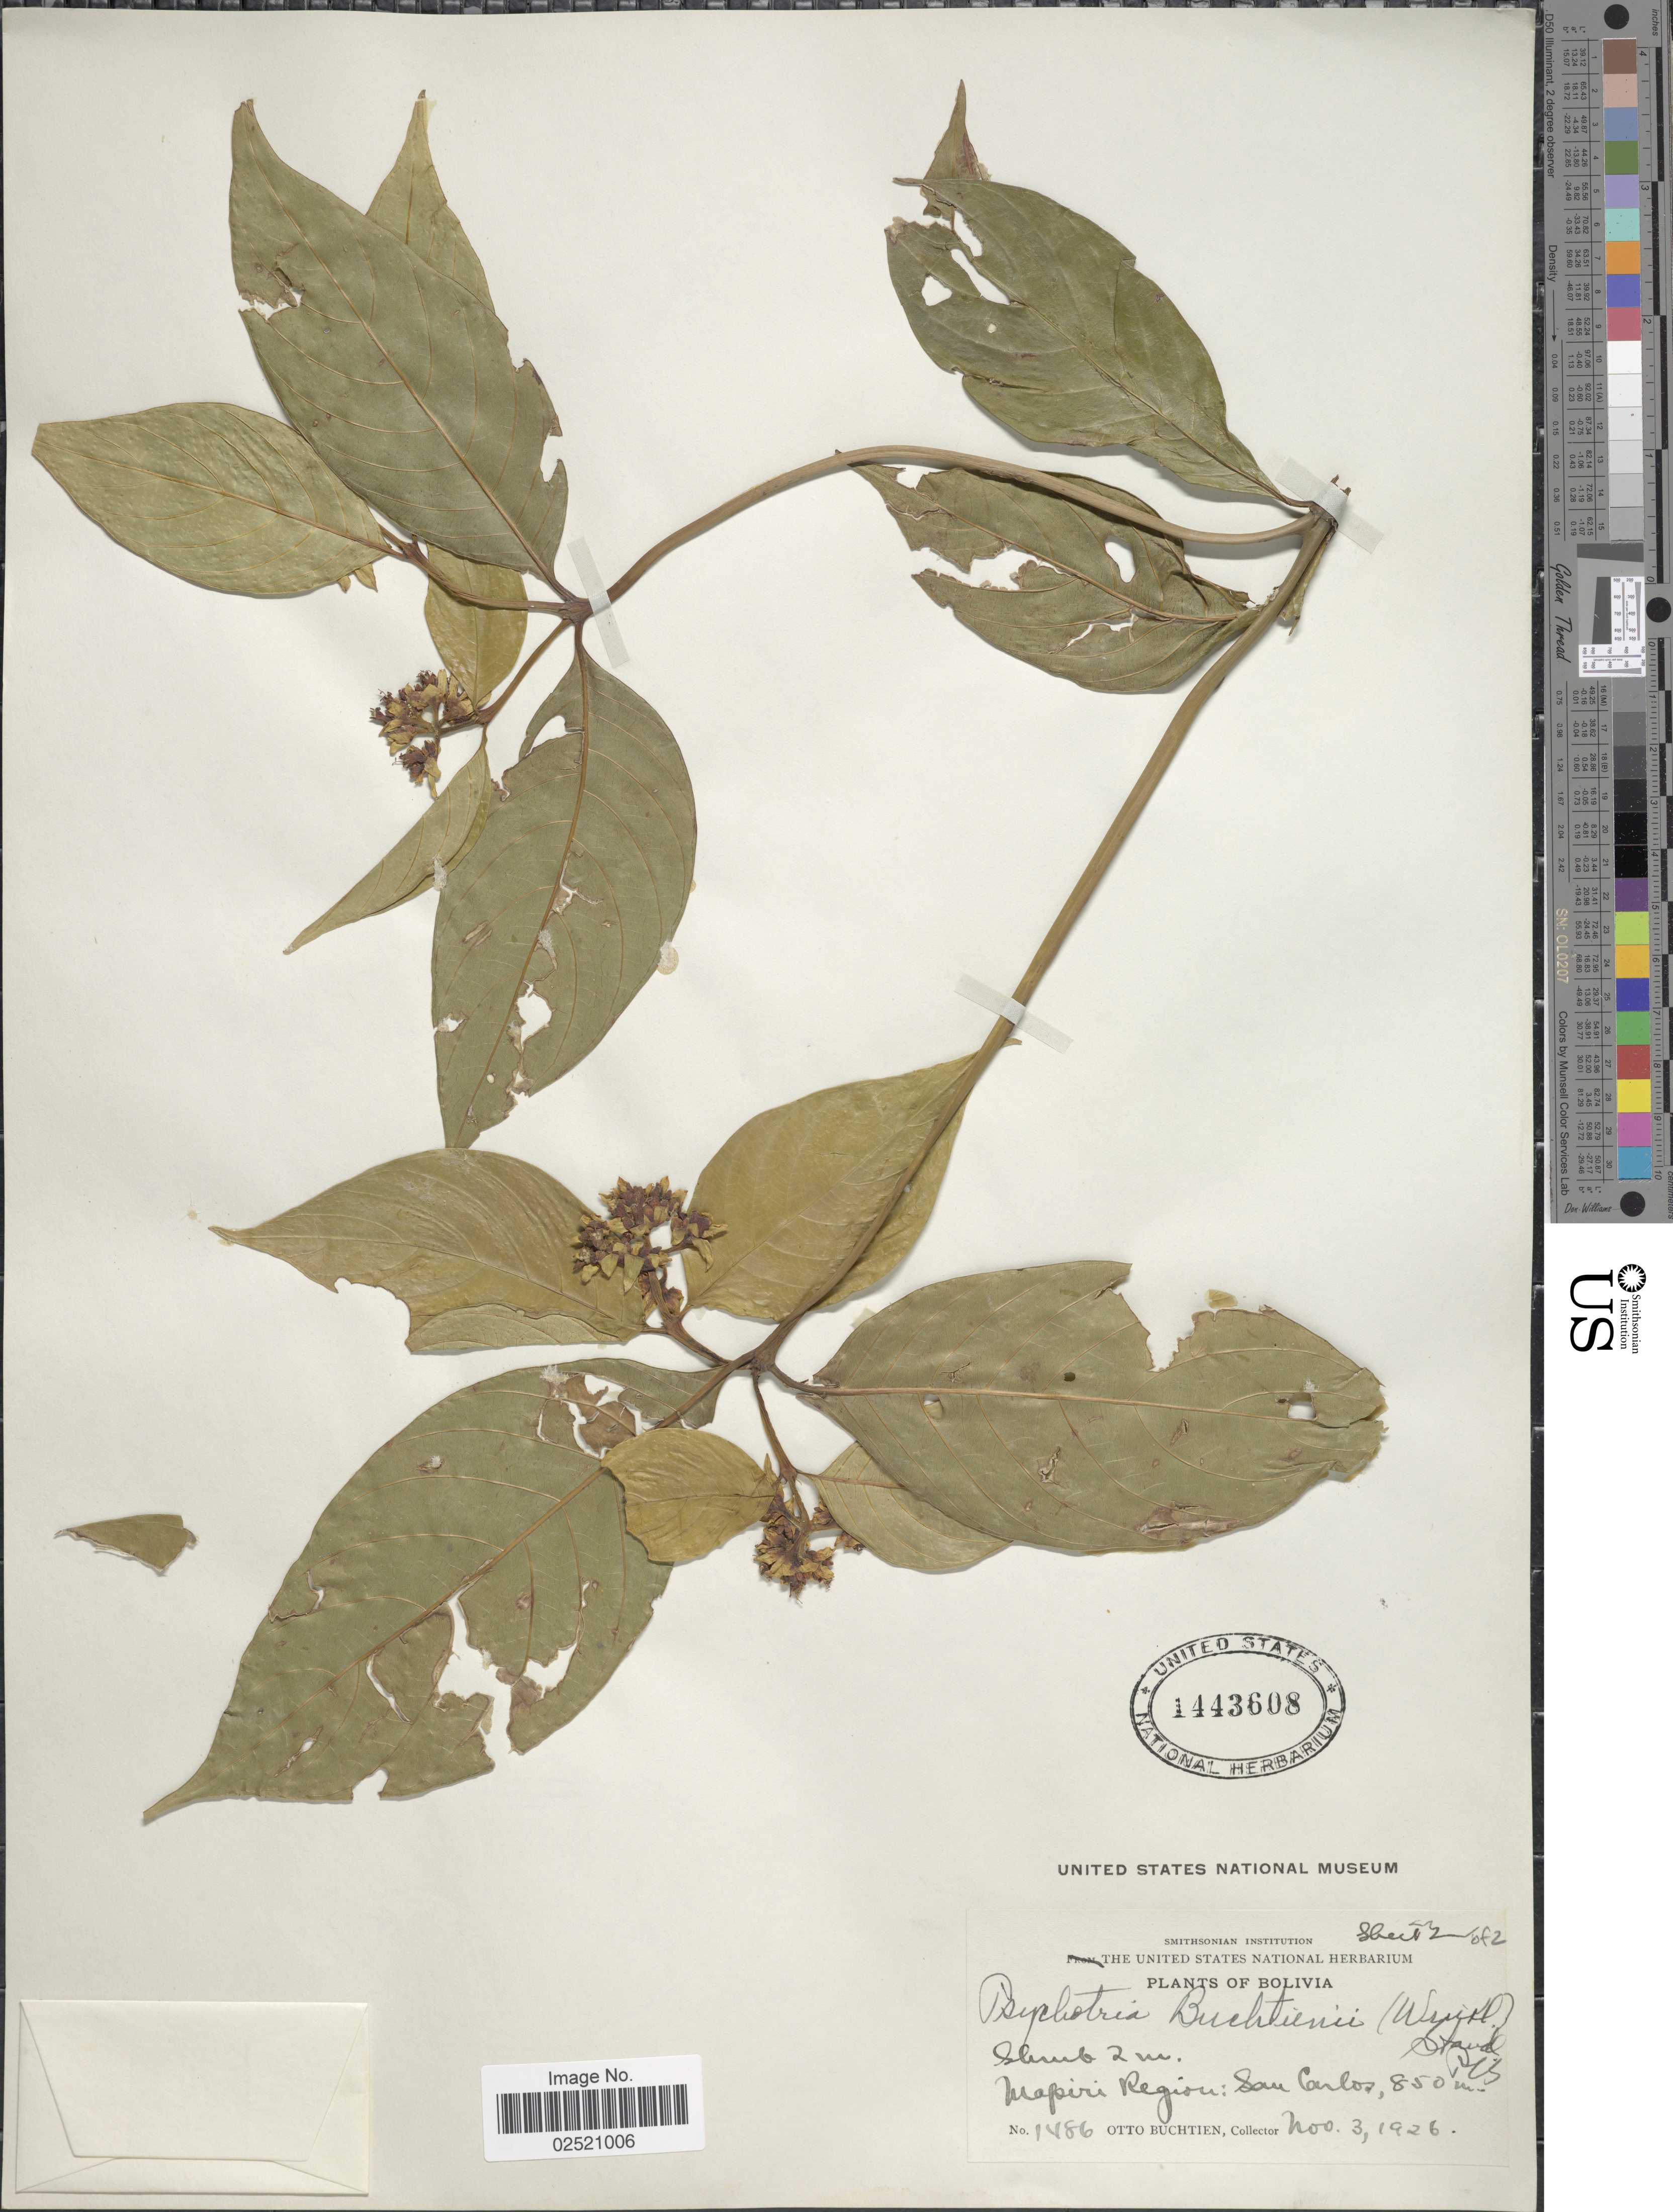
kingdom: Plantae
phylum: Tracheophyta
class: Magnoliopsida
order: Gentianales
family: Rubiaceae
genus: Psychotria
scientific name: Psychotria buchtienii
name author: (H.J.P. Winkl.) Standl.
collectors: O. Buchtien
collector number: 1486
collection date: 1926-11-03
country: Bolivia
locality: Mapiri Region: San Carlos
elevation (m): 850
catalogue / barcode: US 1443608